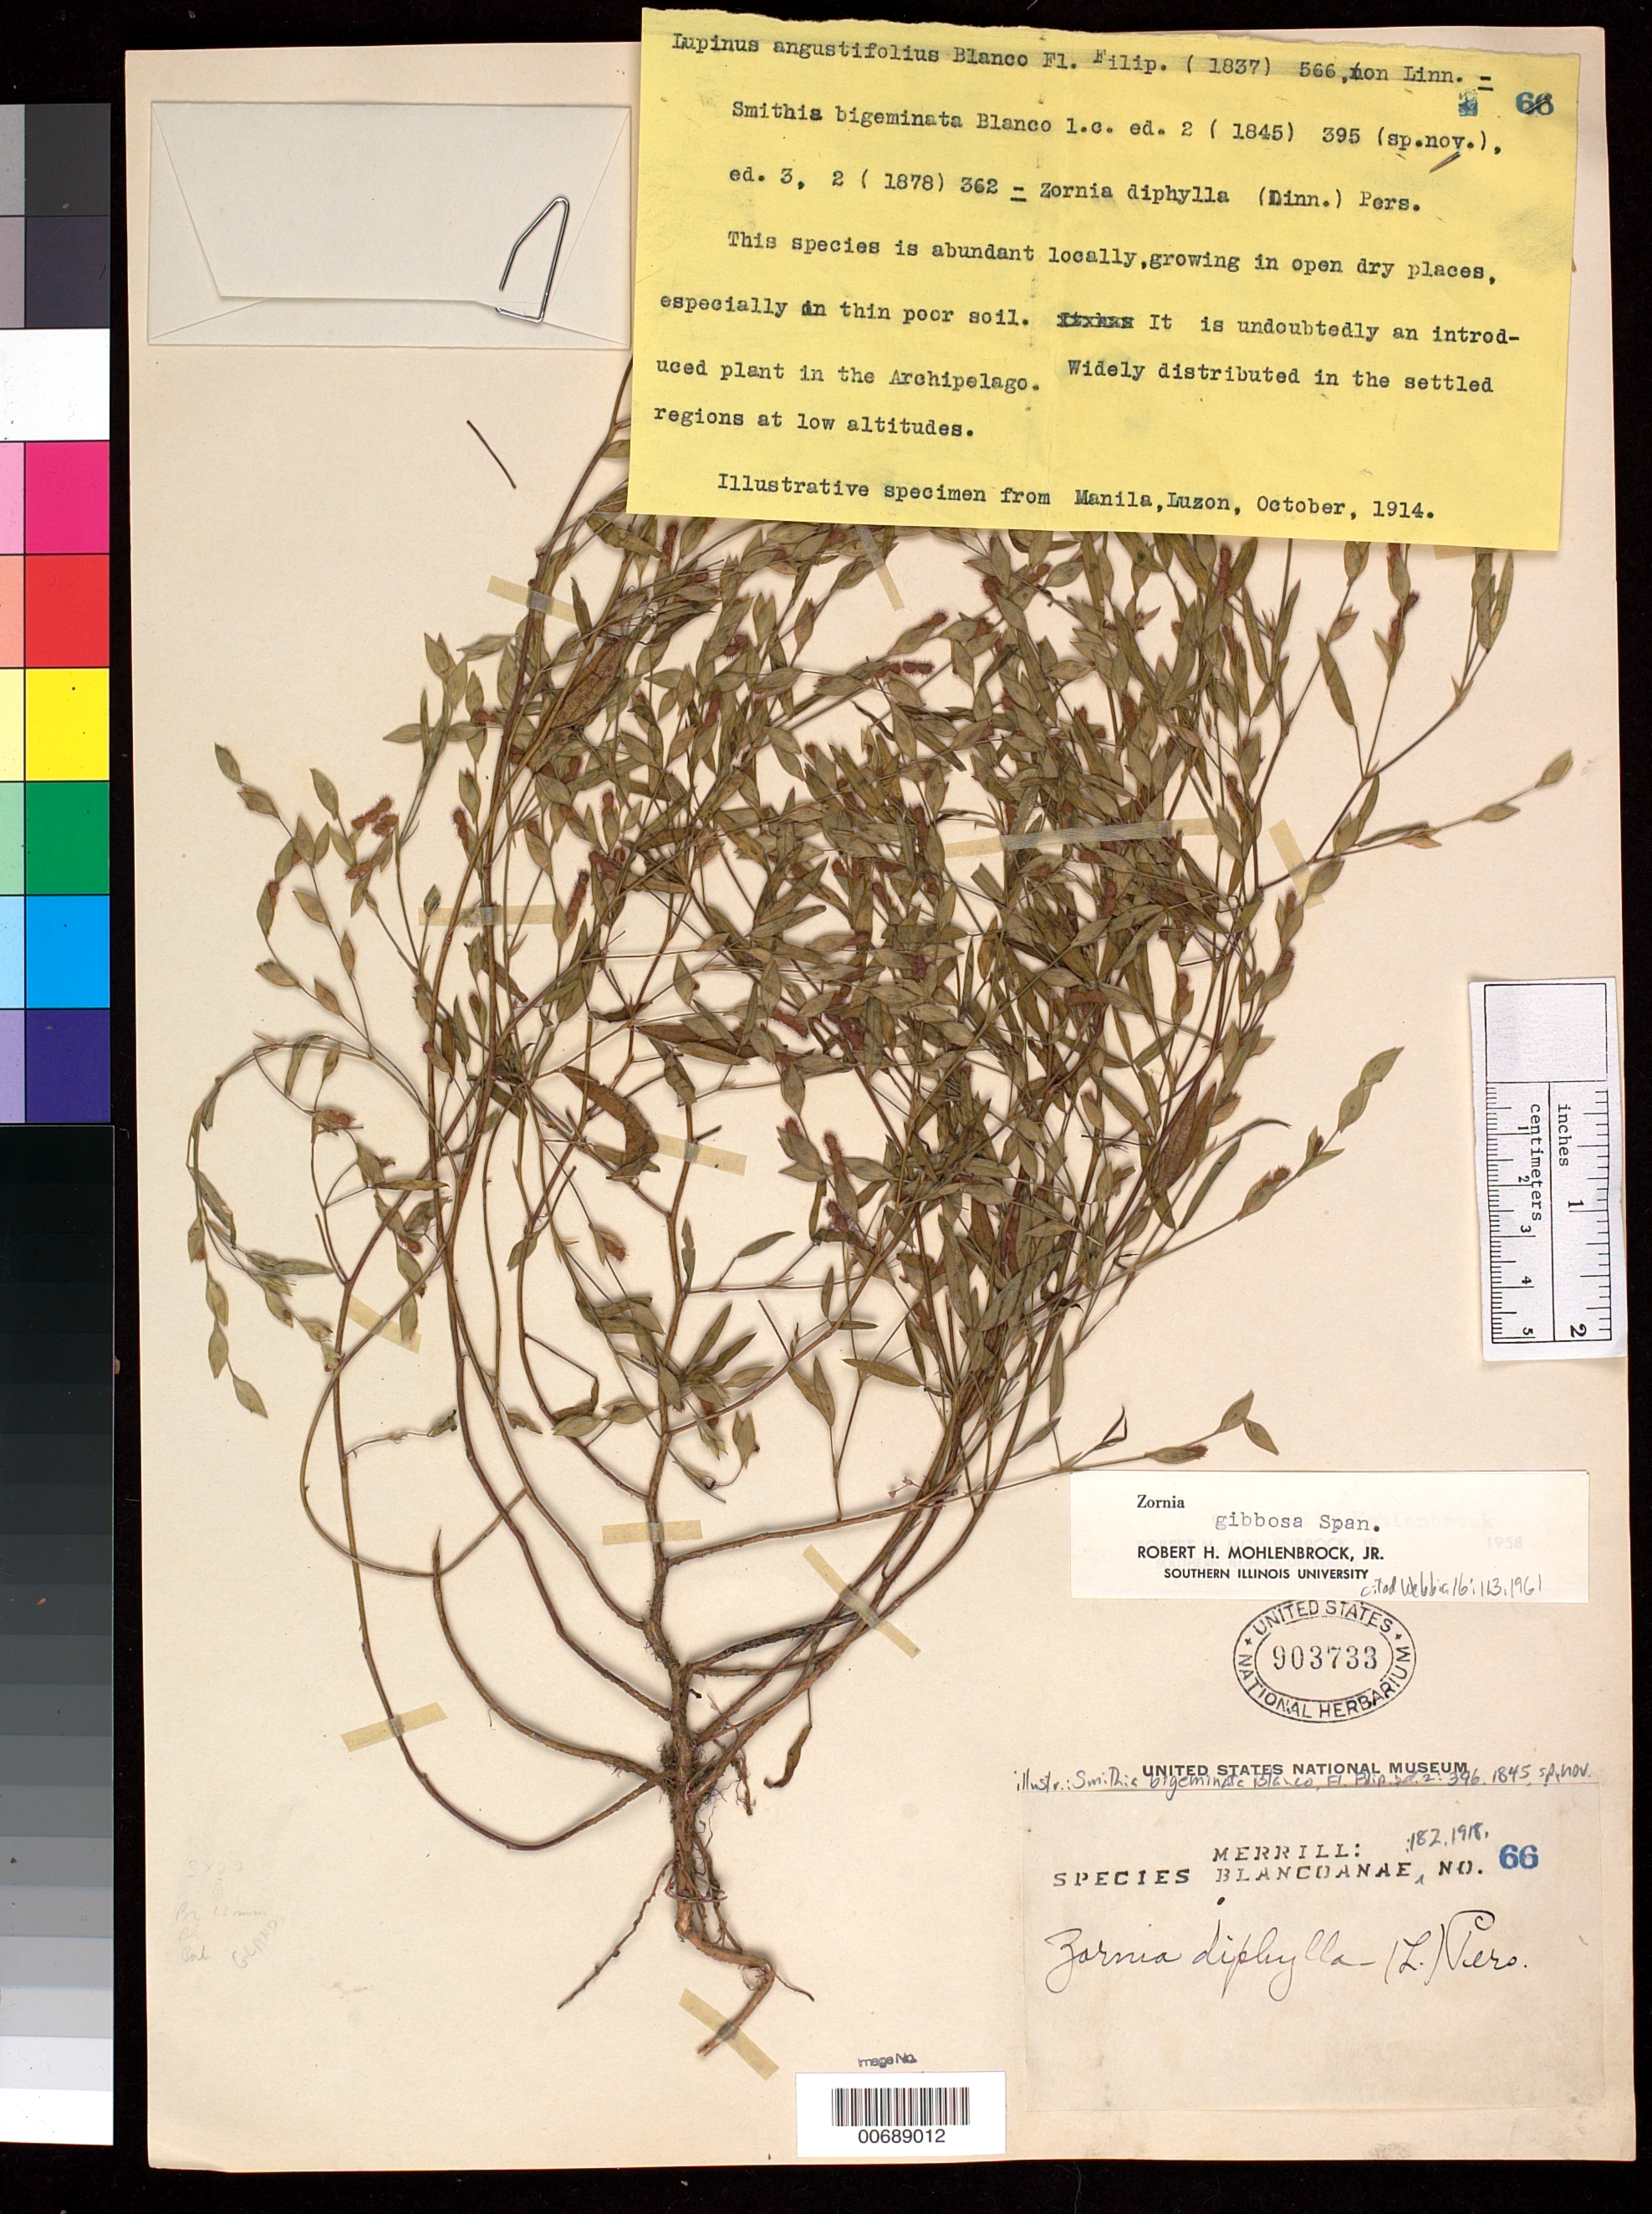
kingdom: Plantae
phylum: Tracheophyta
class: Magnoliopsida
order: Fabales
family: Fabaceae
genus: Zornia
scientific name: Zornia gibbosa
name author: Spanoghe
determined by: Mohlenbrock, Robert H., Jr.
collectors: E. D. Merrill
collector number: Sp. Blancoan. 0066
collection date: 1914-10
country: Philippines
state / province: National Capital Region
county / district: Manila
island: Luzon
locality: Manila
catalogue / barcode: US 903733